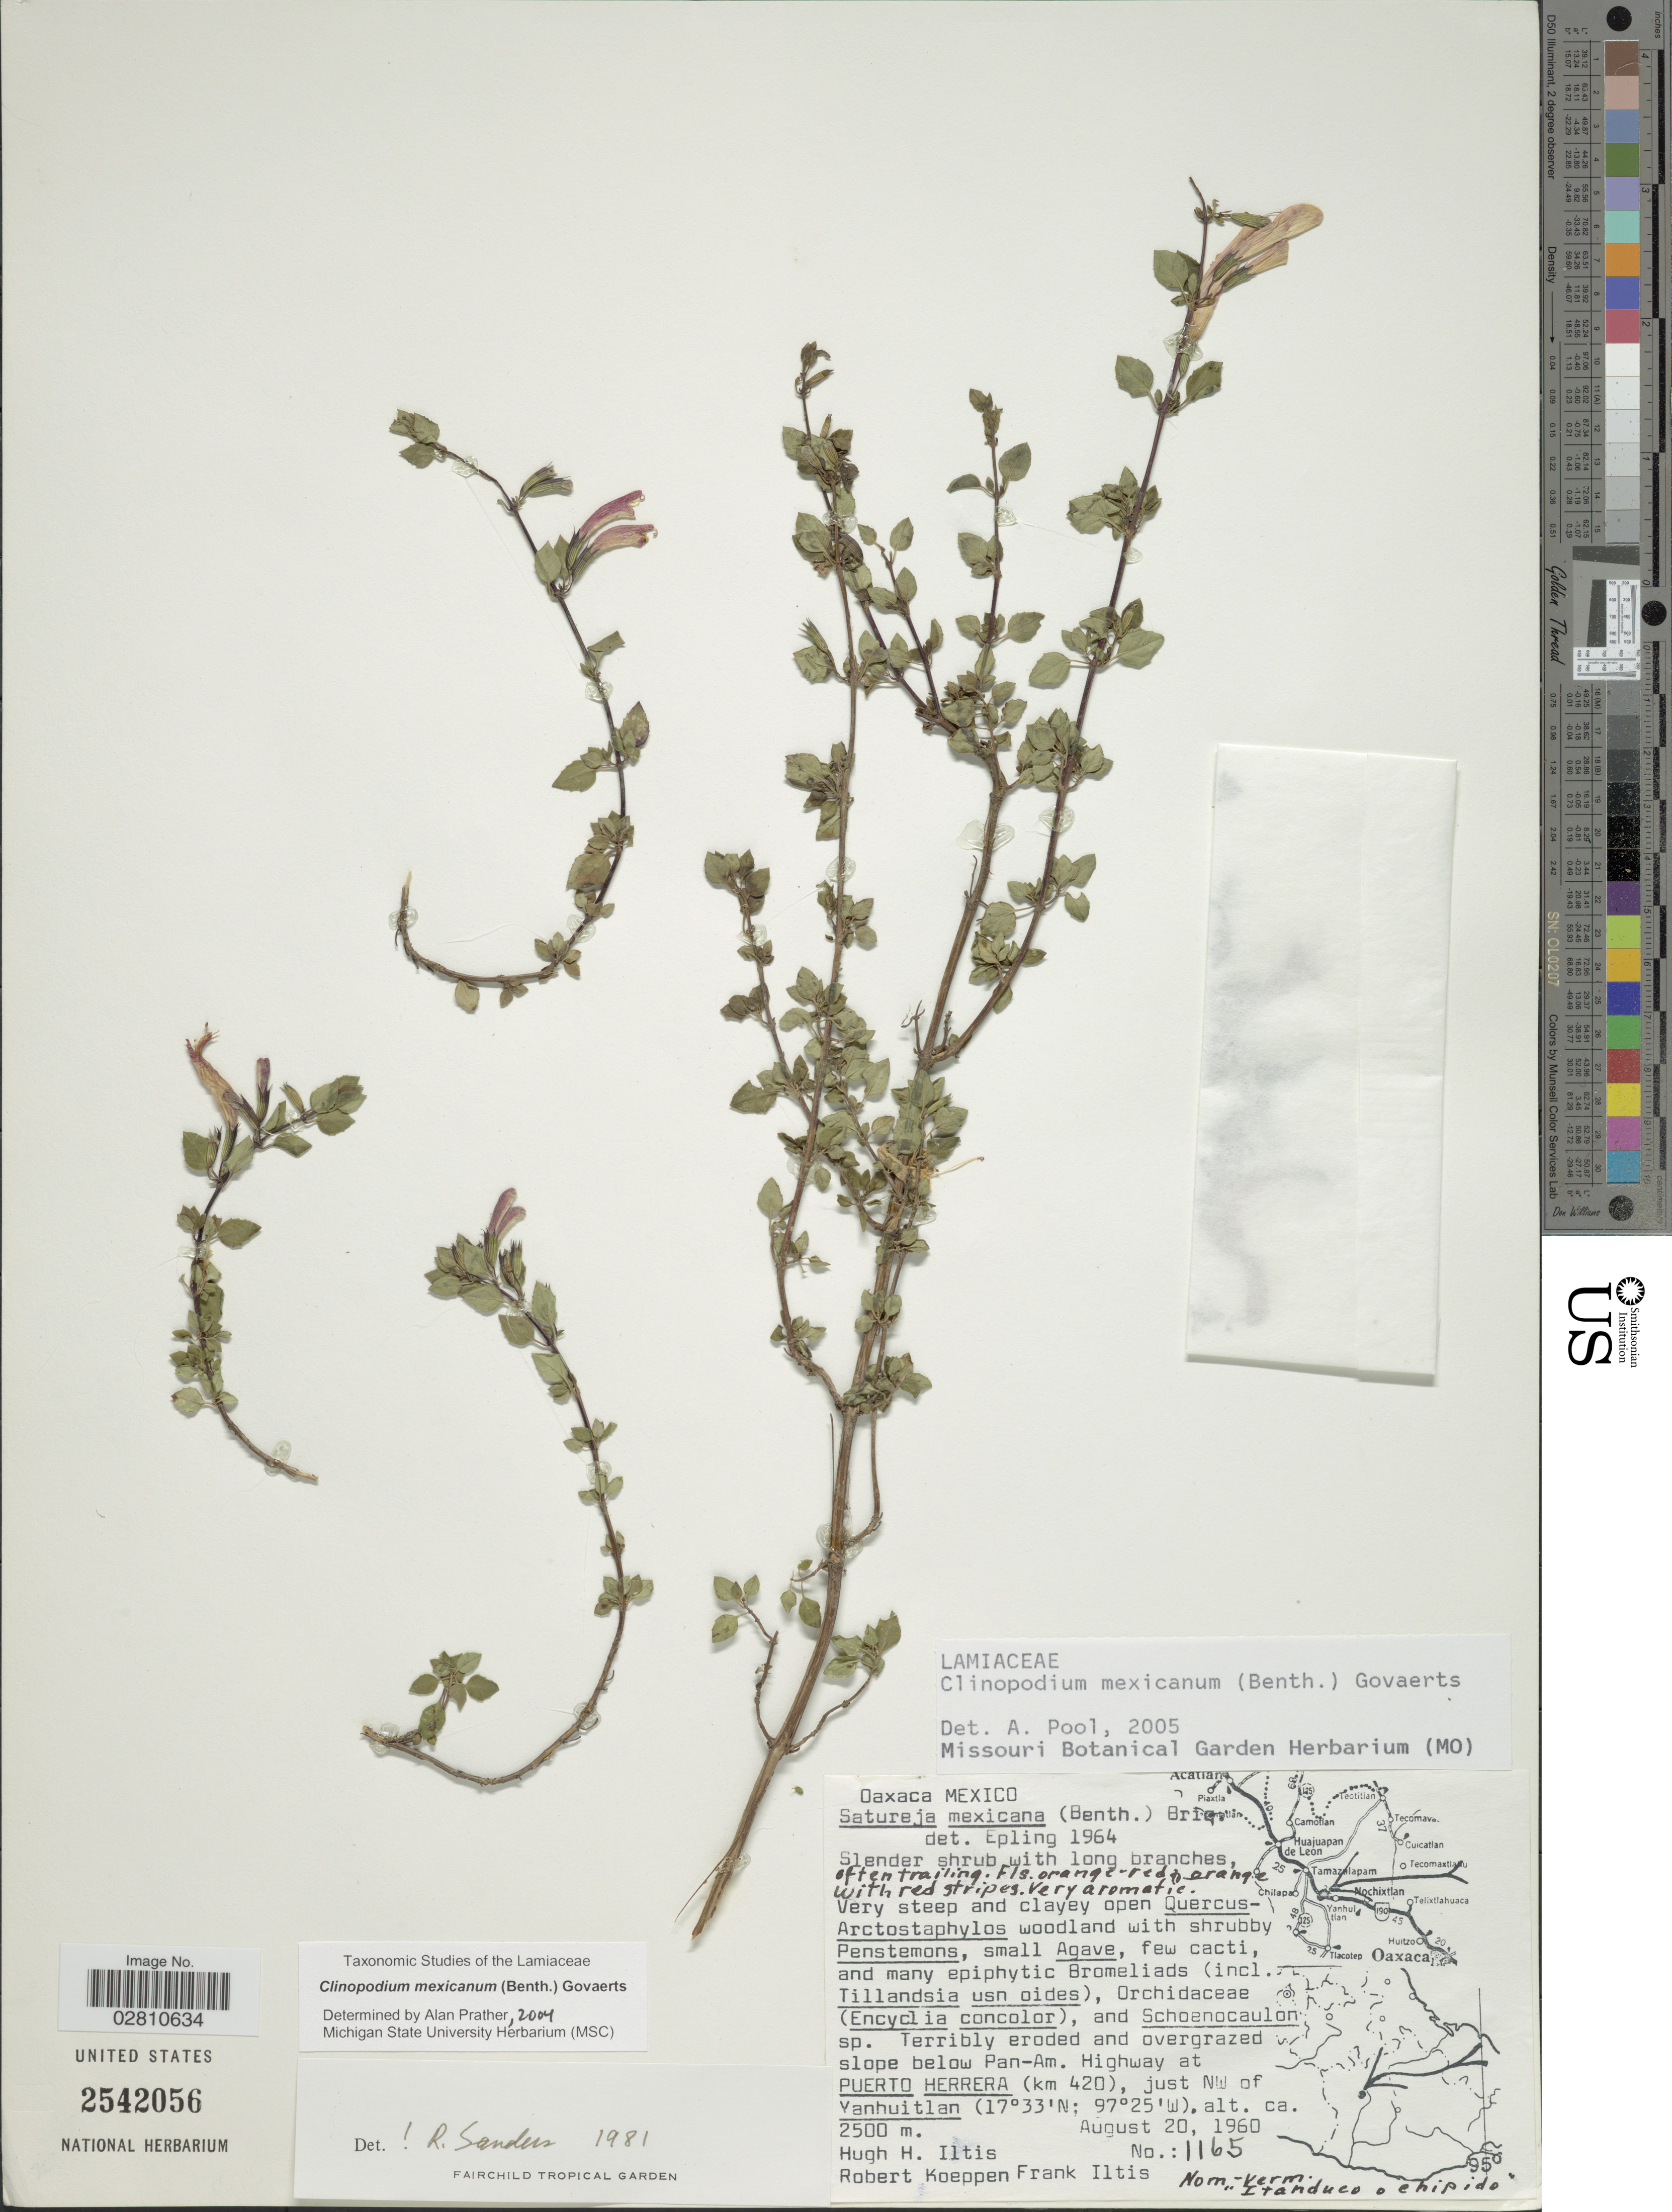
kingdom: Plantae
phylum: Tracheophyta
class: Magnoliopsida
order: Lamiales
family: Lamiaceae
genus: Clinopodium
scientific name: Clinopodium mexicanum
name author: (Benth.) Govaerts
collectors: H. Iltis, R. C. Koeppen & F. S. Iltis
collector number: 1165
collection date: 1960-08-20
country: Mexico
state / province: Oaxaca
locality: Slope below Pan-Am. Highway at Puerto Herrera (km 420), just NW of Yanhuitlan.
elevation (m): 2500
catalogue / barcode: US 2542056